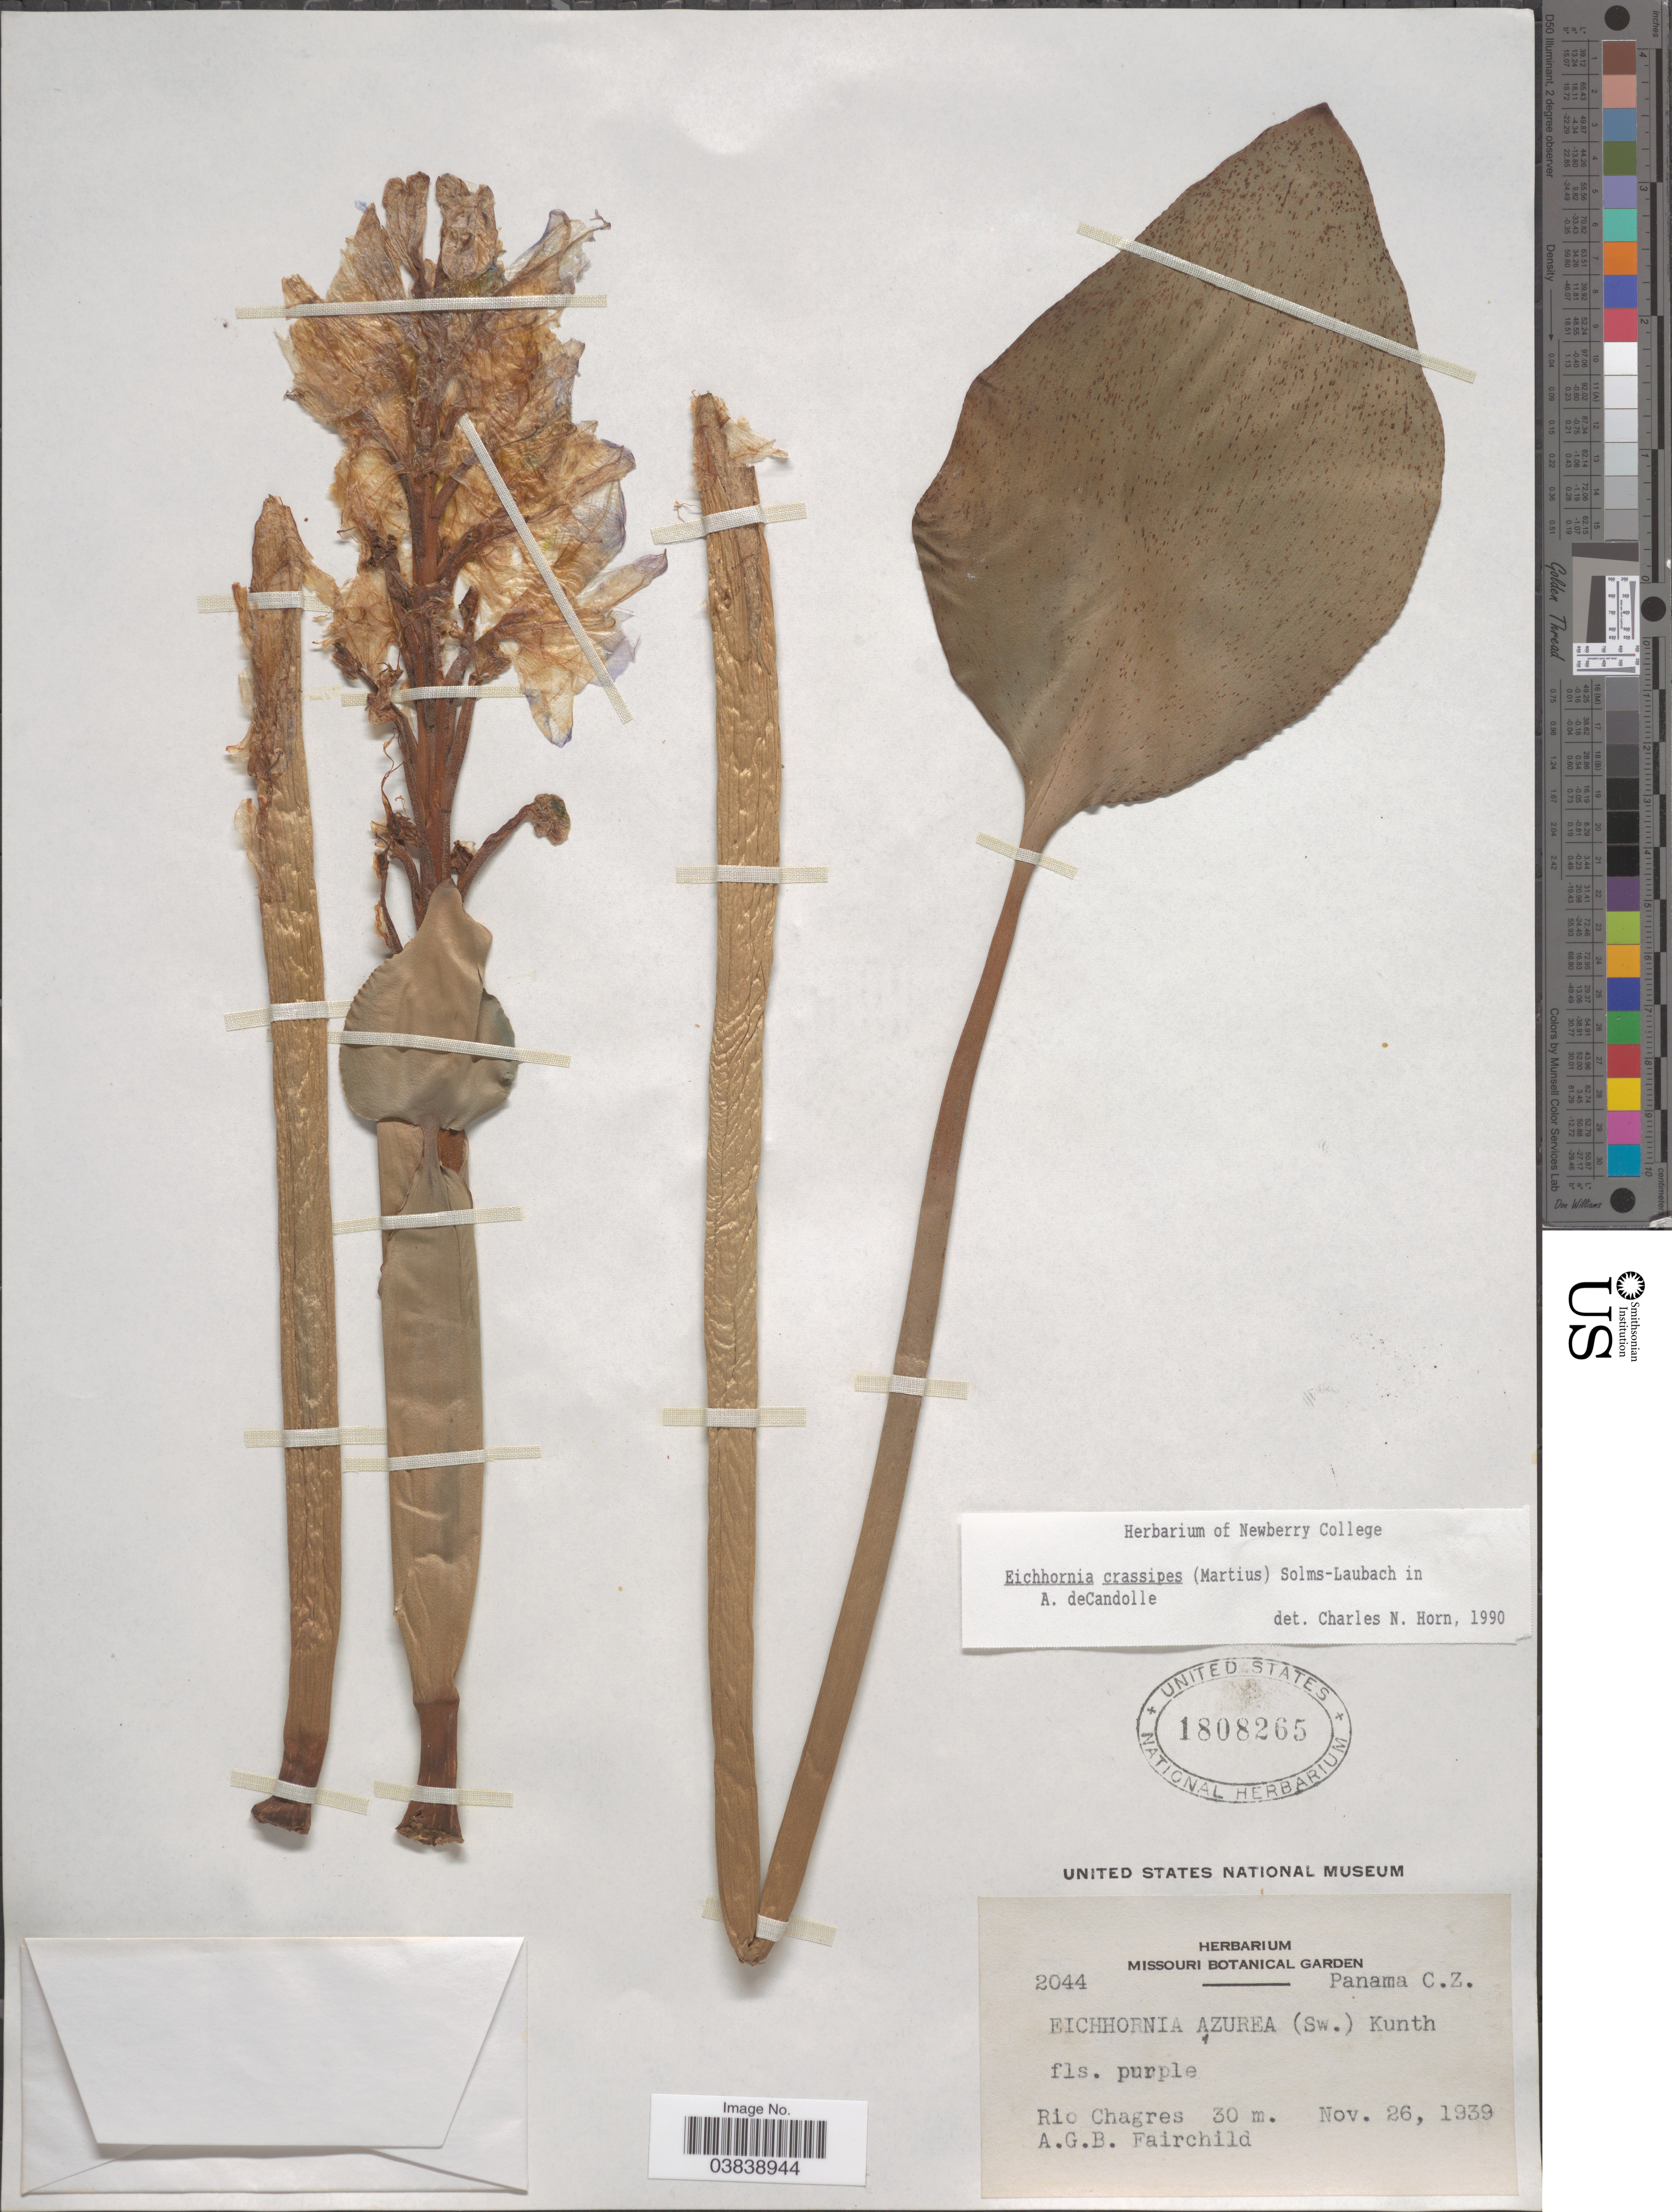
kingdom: Plantae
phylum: Tracheophyta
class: Liliopsida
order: Commelinales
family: Pontederiaceae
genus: Eichhornia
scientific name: Eichhornia crassipes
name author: (Mart.) Solms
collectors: A. Fairchild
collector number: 2044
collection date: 1939-11-26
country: Panama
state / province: Colón / Panamá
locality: Panama C.Z. Rio Chagres.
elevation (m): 30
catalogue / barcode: US 1808265